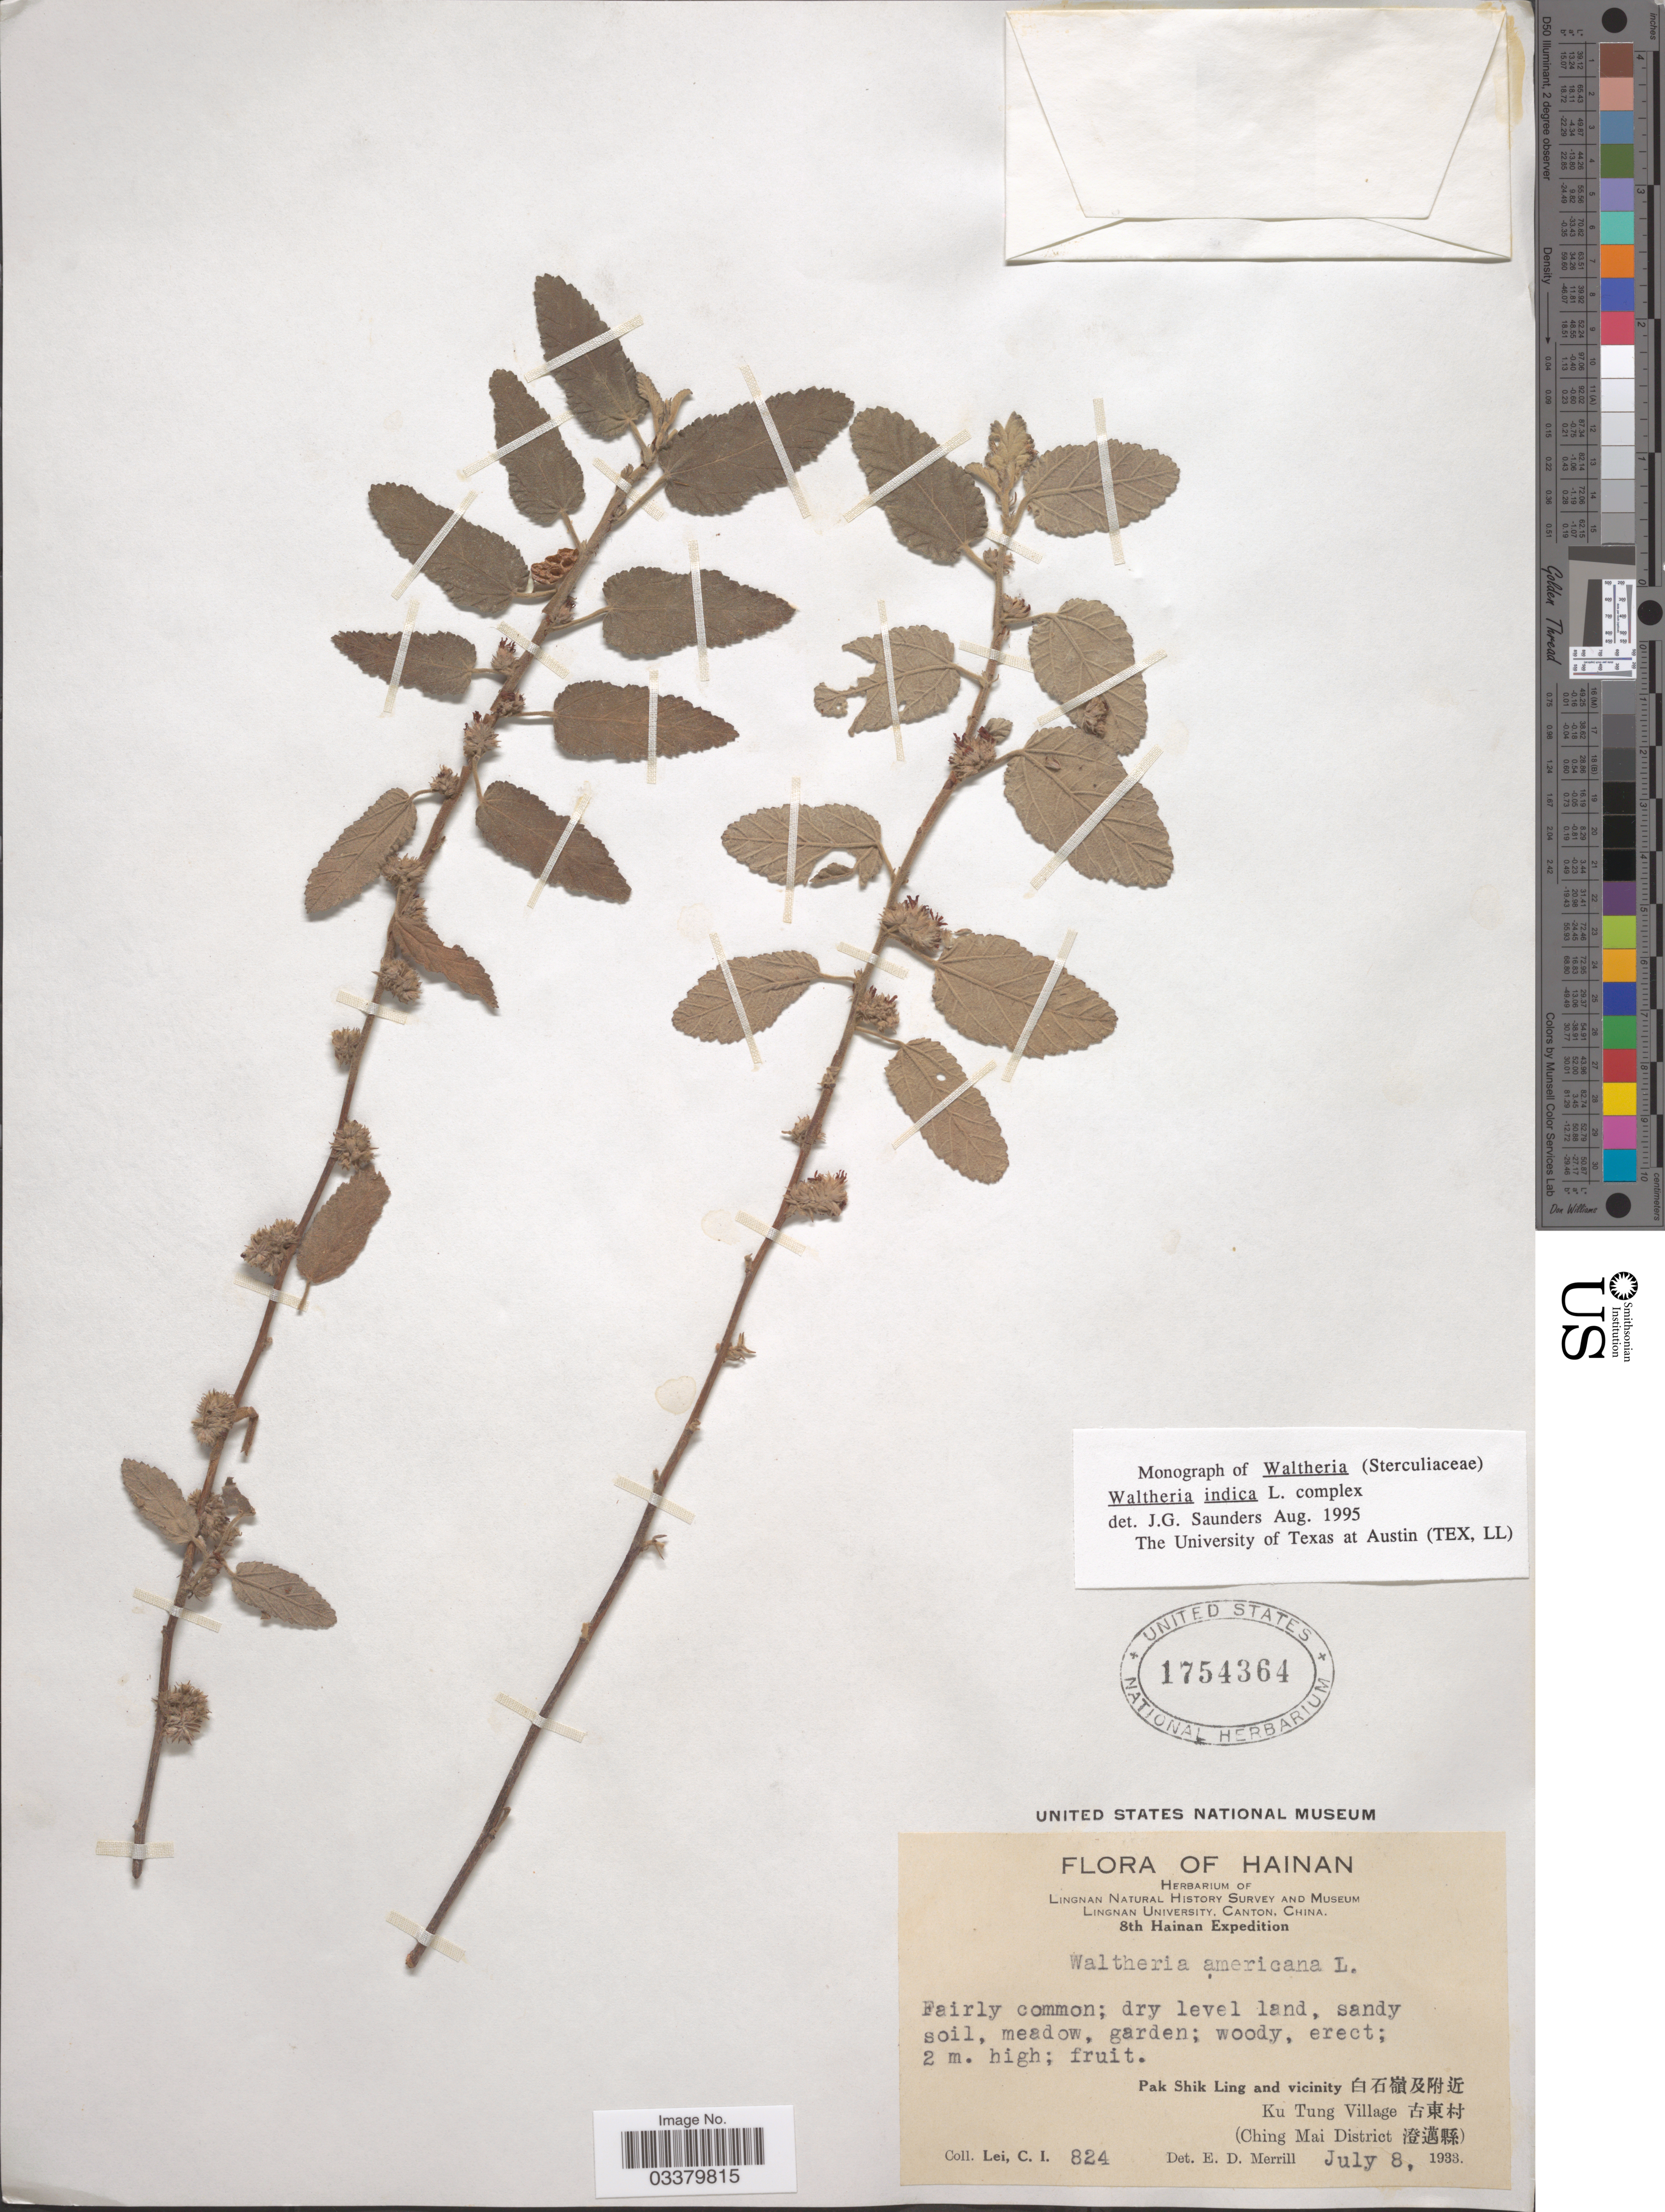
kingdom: Plantae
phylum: Tracheophyta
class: Magnoliopsida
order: Malvales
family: Malvaceae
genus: Waltheria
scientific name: Waltheria indica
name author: L.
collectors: C. I. Lei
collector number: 824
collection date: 1933-07-08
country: China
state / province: Hainan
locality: Pak Shik Ling and vicinity X, Ku Tung Village X, (Ching Mai District X).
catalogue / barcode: US 1754364